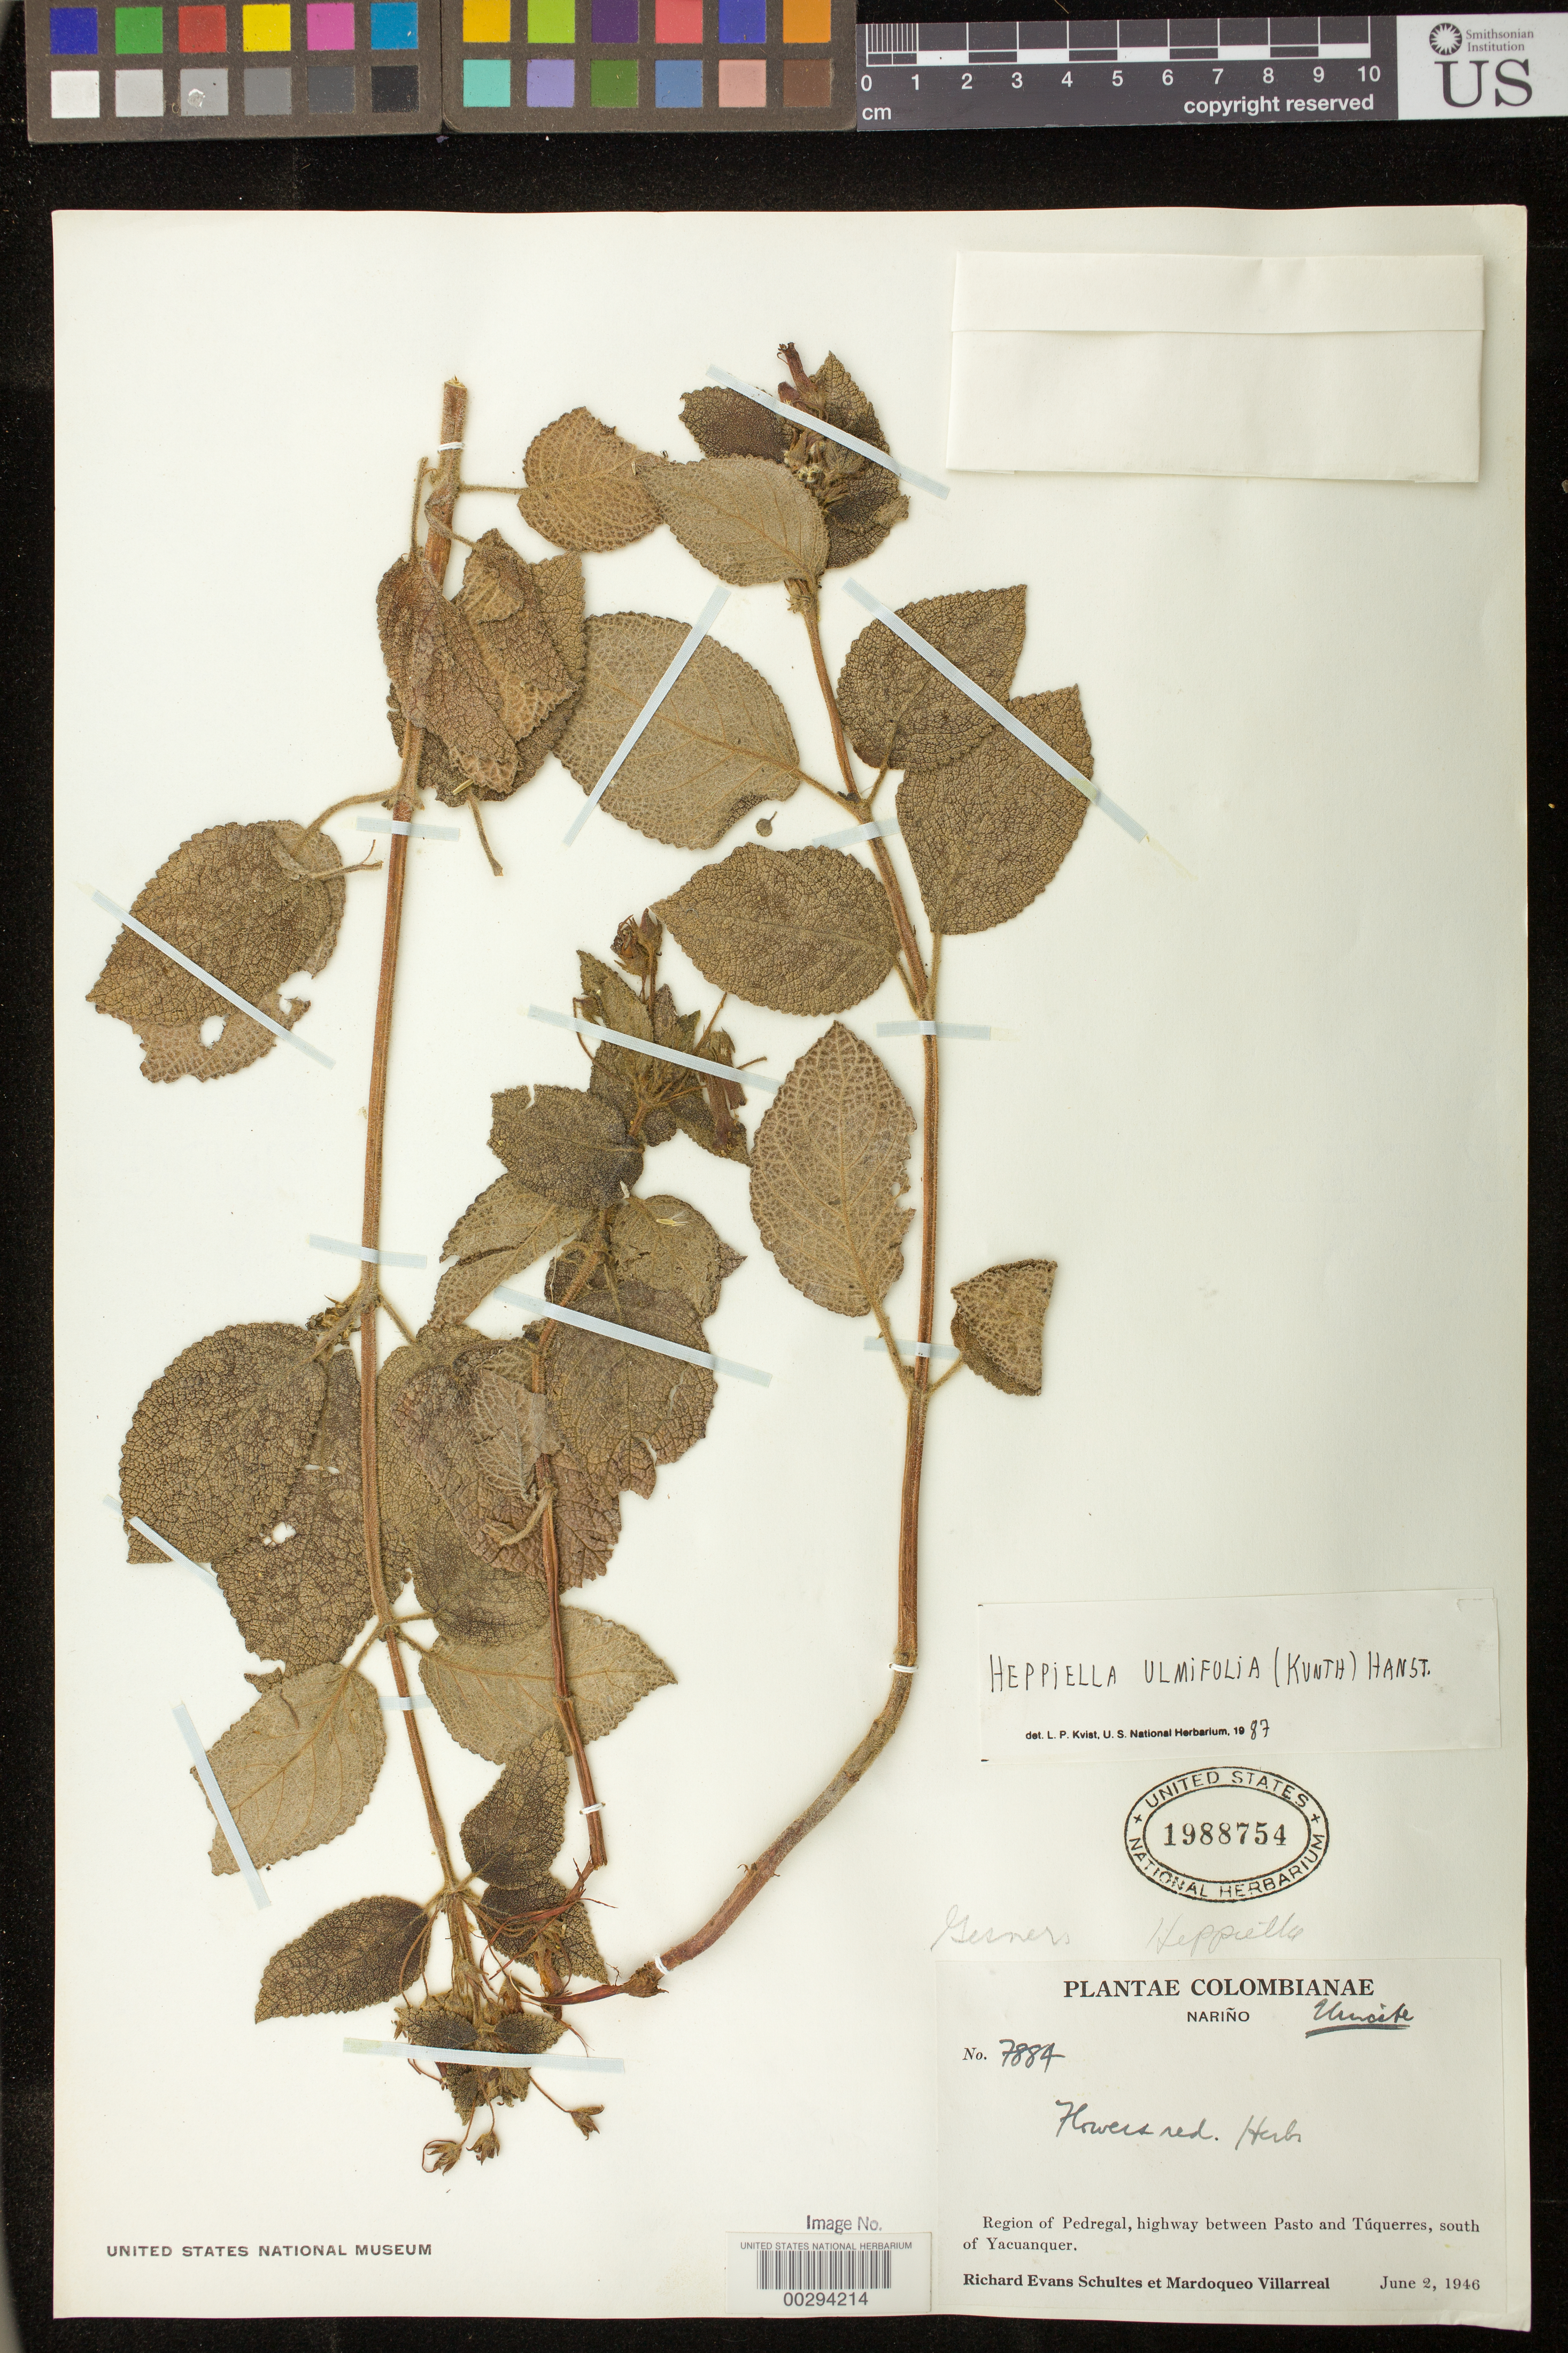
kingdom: Plantae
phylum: Tracheophyta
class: Magnoliopsida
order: Lamiales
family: Gesneriaceae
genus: Heppiella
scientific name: Heppiella ulmifolia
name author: (Kunth) Hanst.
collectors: R. E. Schultes & M. Villarreal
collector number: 7884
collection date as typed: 02 Jun 1946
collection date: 1946-06-02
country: Colombia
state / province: Nariño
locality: Region of Pedregal, highway between Pasto and Tuquerres, S of Yacuanquer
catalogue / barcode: US 1988754